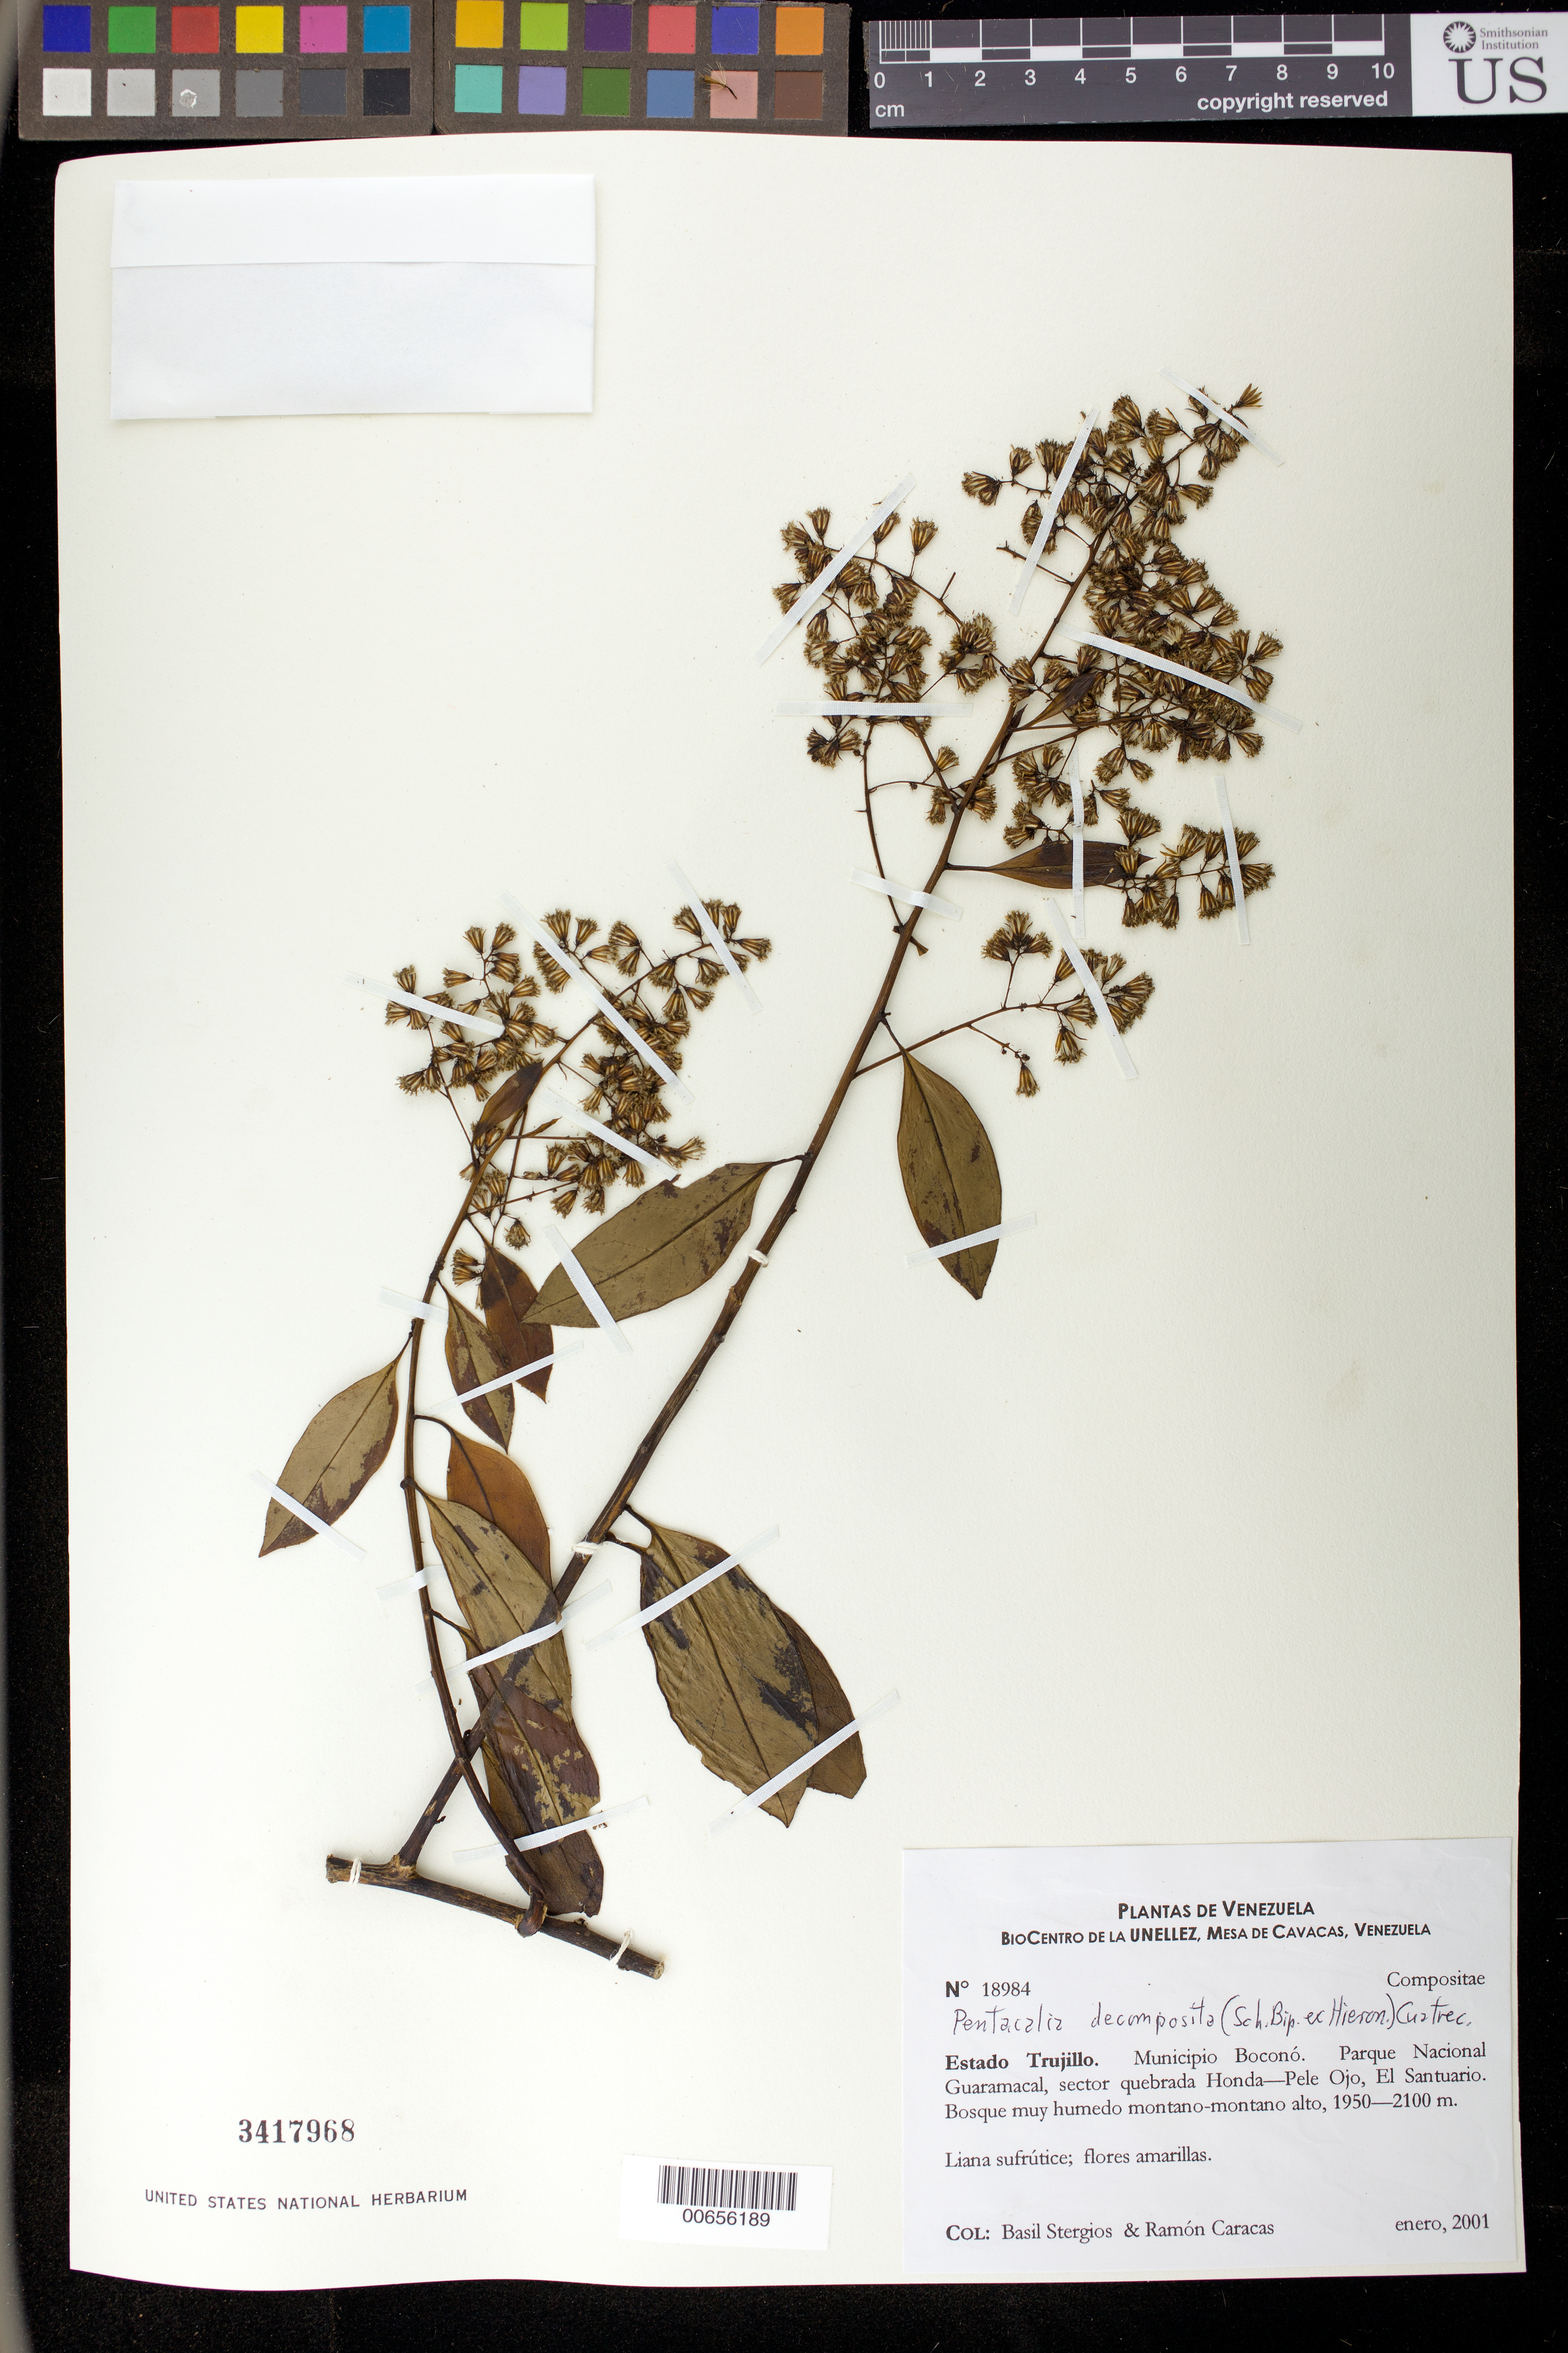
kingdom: Plantae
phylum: Tracheophyta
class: Magnoliopsida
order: Asterales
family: Asteraceae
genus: Pentacalia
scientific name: Pentacalia decomposita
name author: (Sch. Bip. ex Hieron.) Cuatrec.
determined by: Robinson, Harold E., (US)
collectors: B. G. Stergios & R. Caracas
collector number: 18984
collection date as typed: Jan 2001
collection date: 2001-01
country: Venezuela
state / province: Trujillo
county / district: Boconó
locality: Parque Nacional Guaramacal, sector quebrada Honda-Pele Ojo, El Santuario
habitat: Bosque muy húmedo montano-montano alto.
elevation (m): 1950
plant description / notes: MY, NY, PORT, TEX, US, VEN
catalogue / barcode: US 3417968